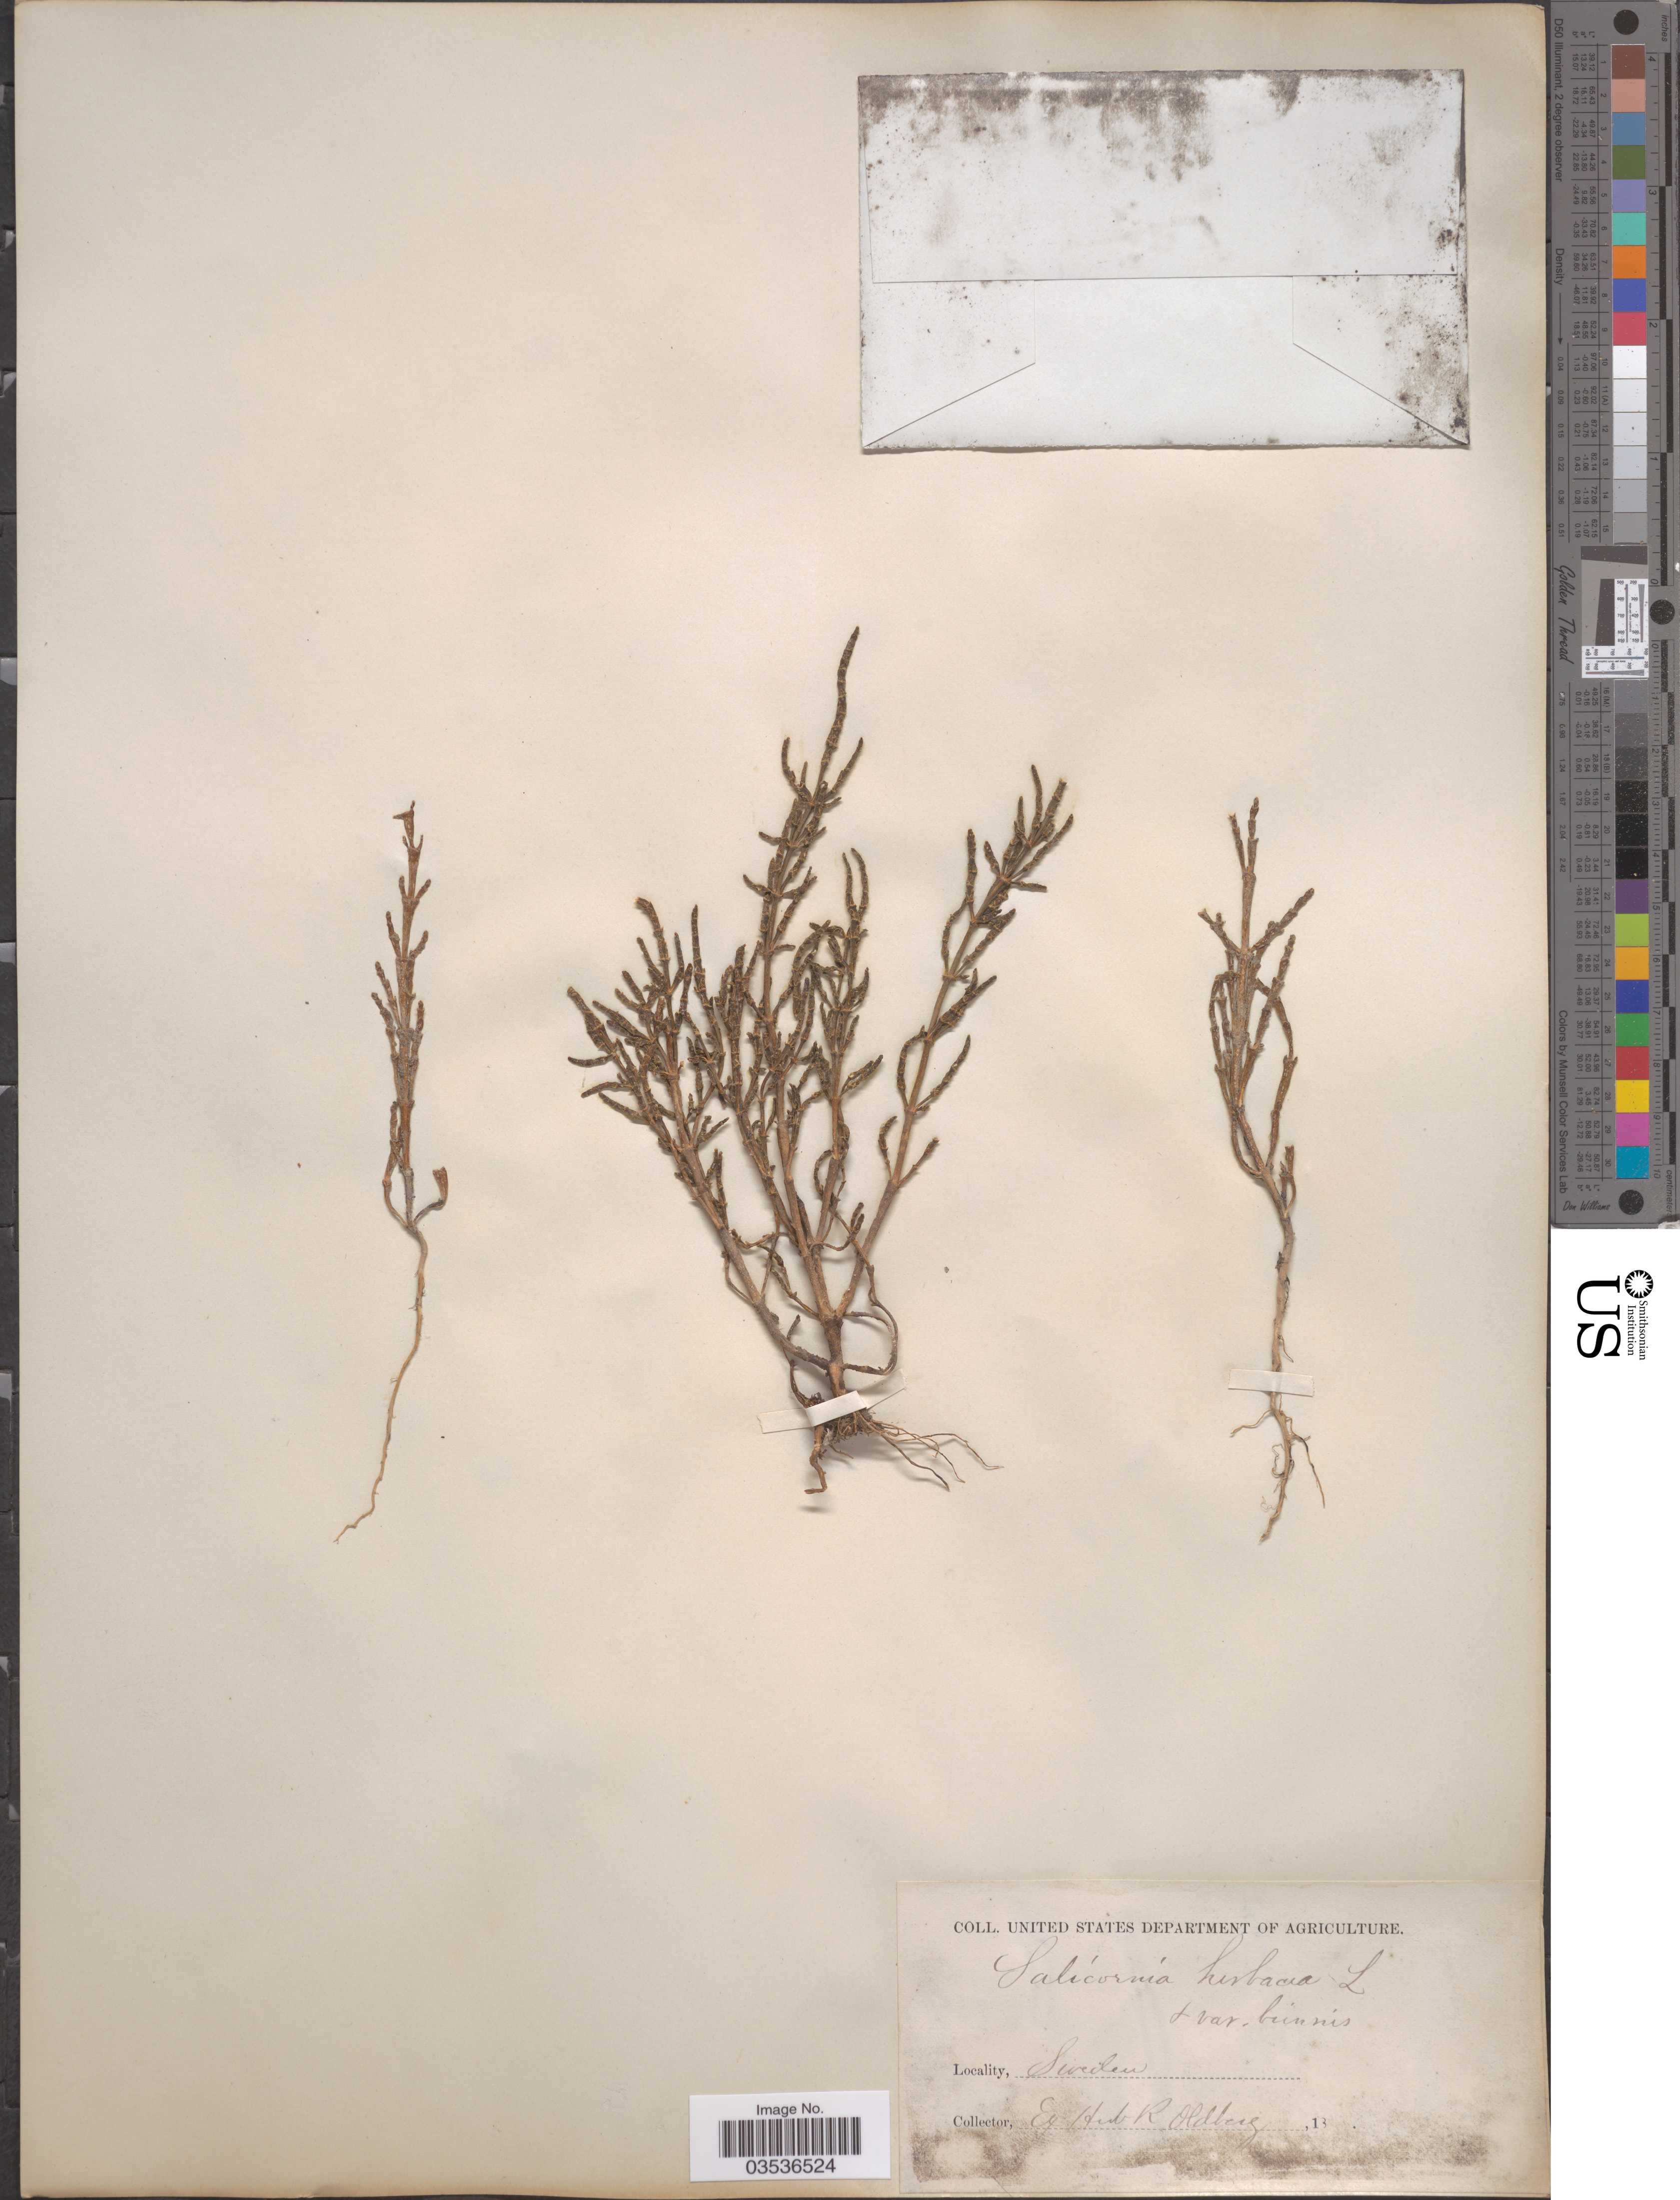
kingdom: Plantae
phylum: Tracheophyta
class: Magnoliopsida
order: Caryophyllales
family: Amaranthaceae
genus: Salicornia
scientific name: Salicornia herbacea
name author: L.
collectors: ex herb. R. Oldberg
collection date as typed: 18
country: Sweden